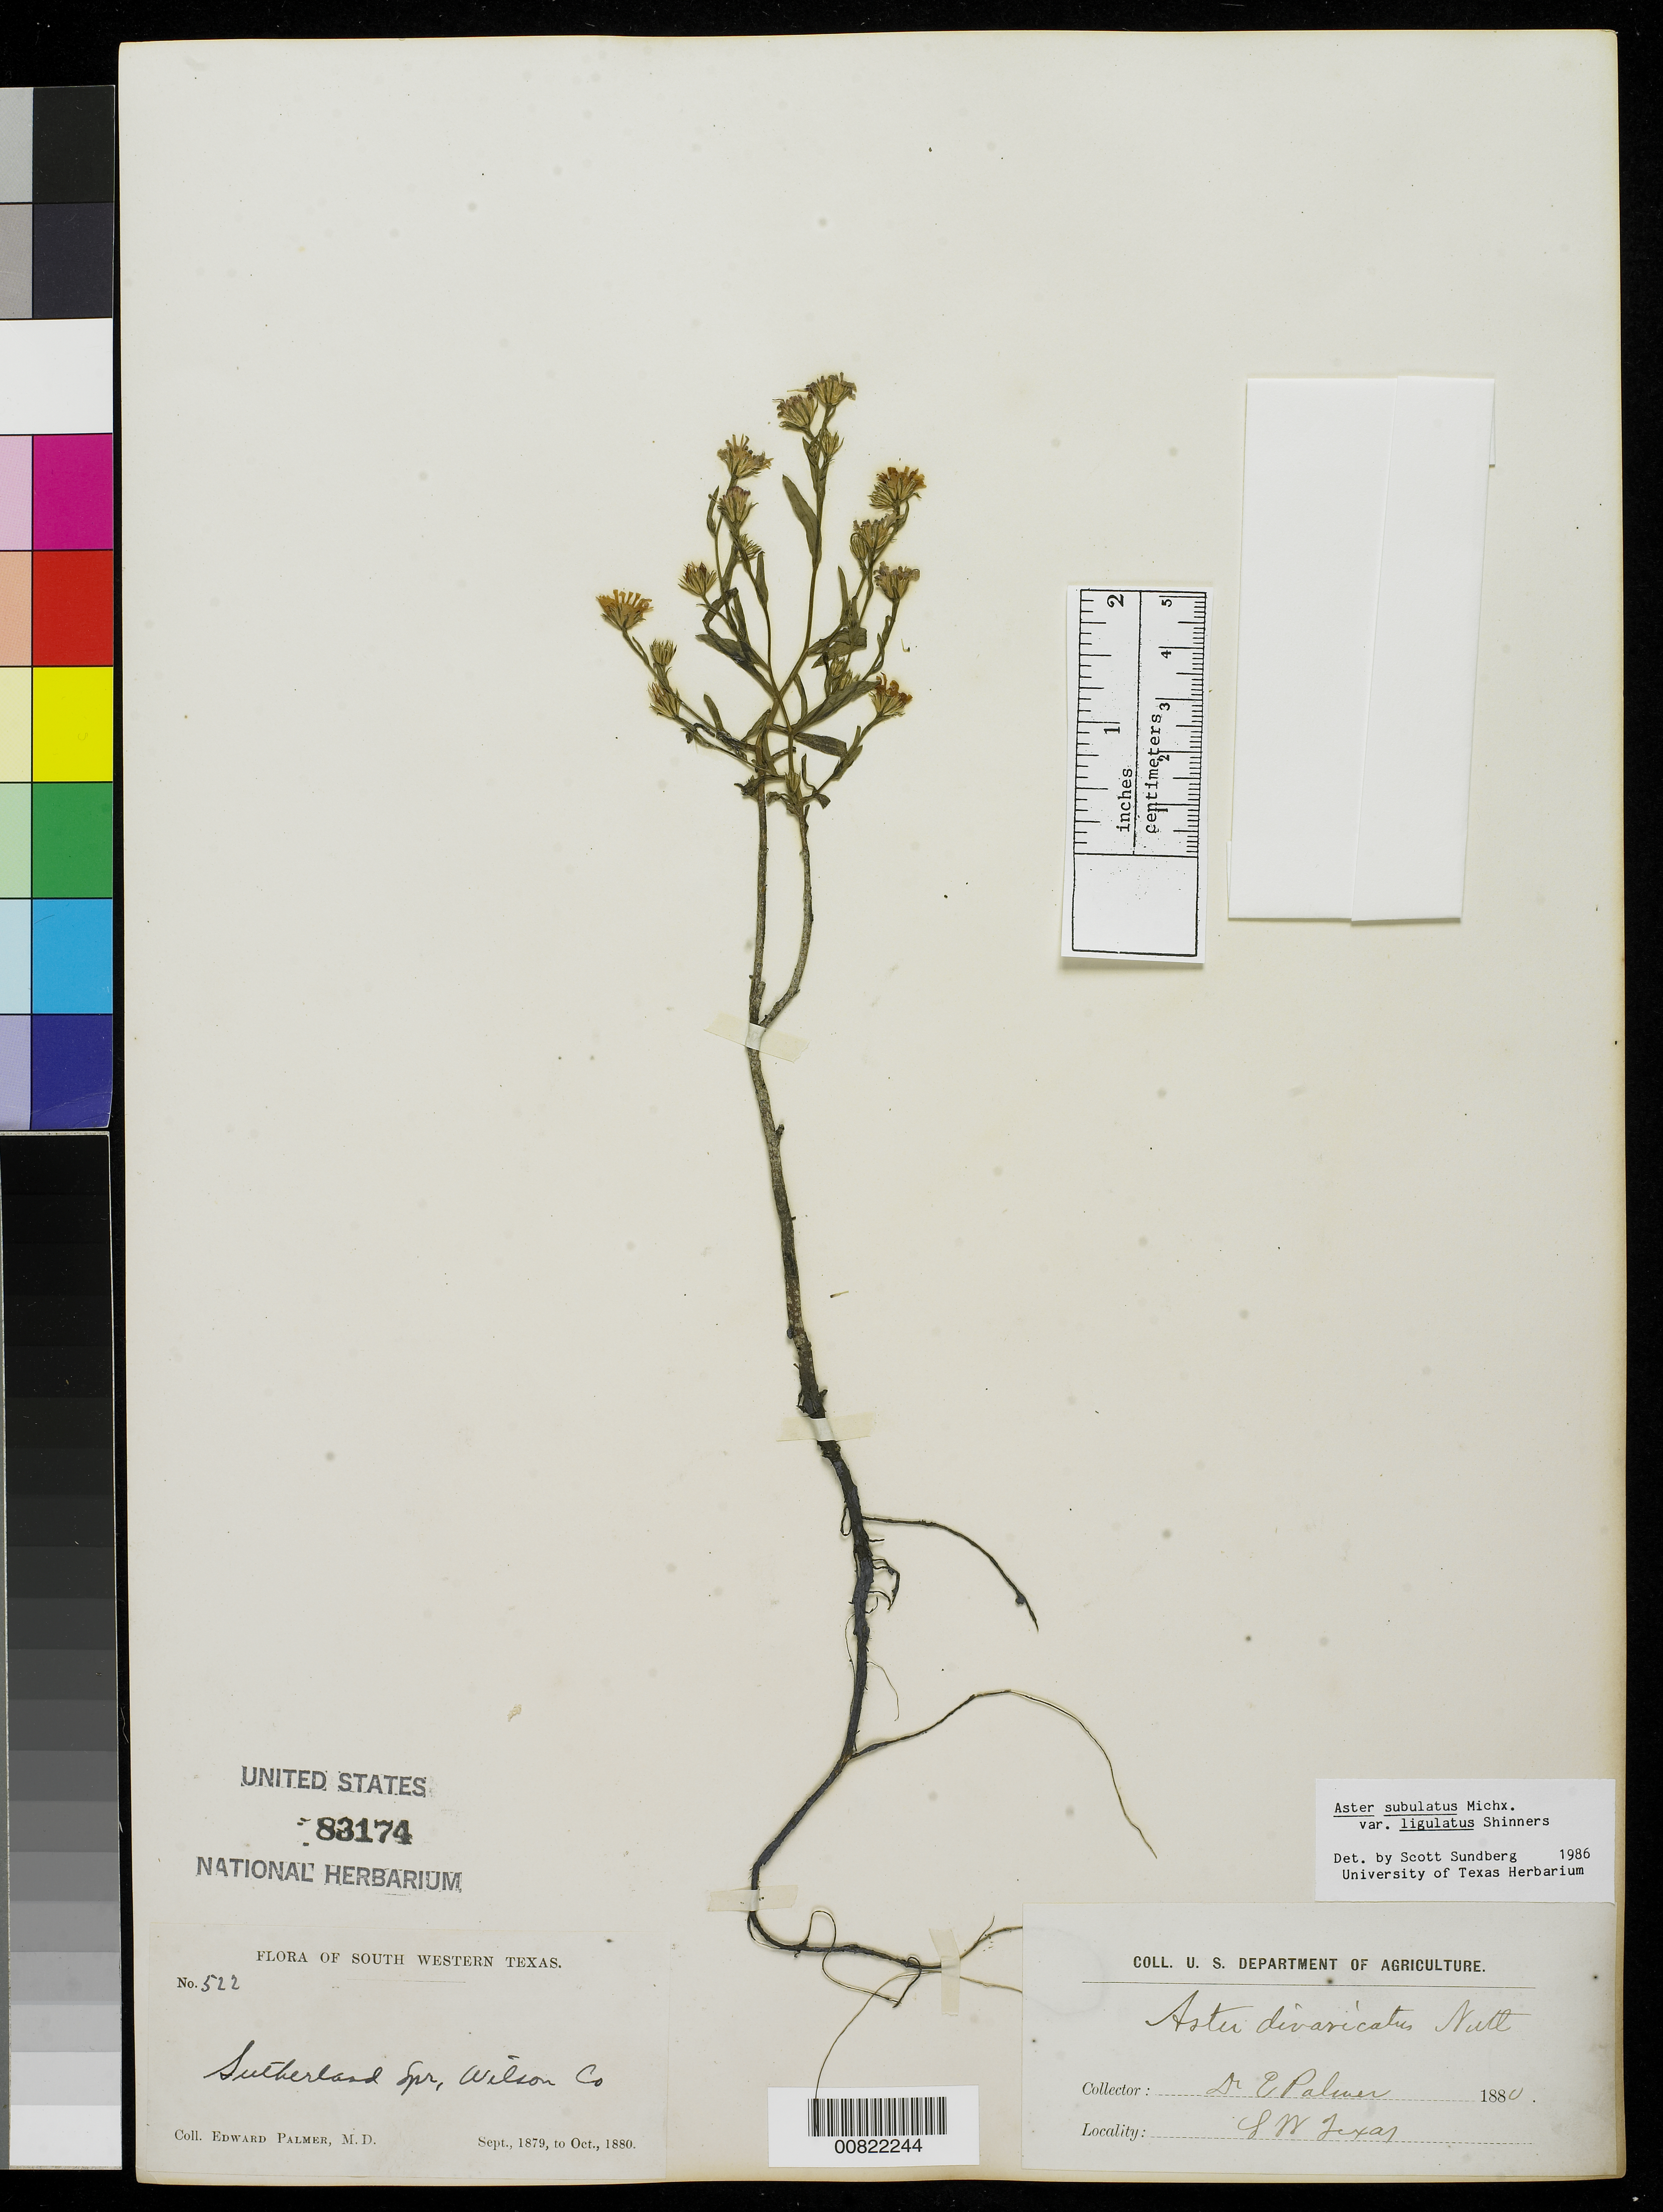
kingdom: Plantae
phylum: Tracheophyta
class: Magnoliopsida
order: Asterales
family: Asteraceae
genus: Symphyotrichum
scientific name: Symphyotrichum subulatum var. ligulatum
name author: (Shinners) S.D. Sundb.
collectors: E. Palmer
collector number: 522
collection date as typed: Sep 1879 to -- Oct 1880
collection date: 1879-09/1880-10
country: United States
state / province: Texas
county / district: Wilson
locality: Sutherland Springs, Wilson County, South Western Texas.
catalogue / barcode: US 83174